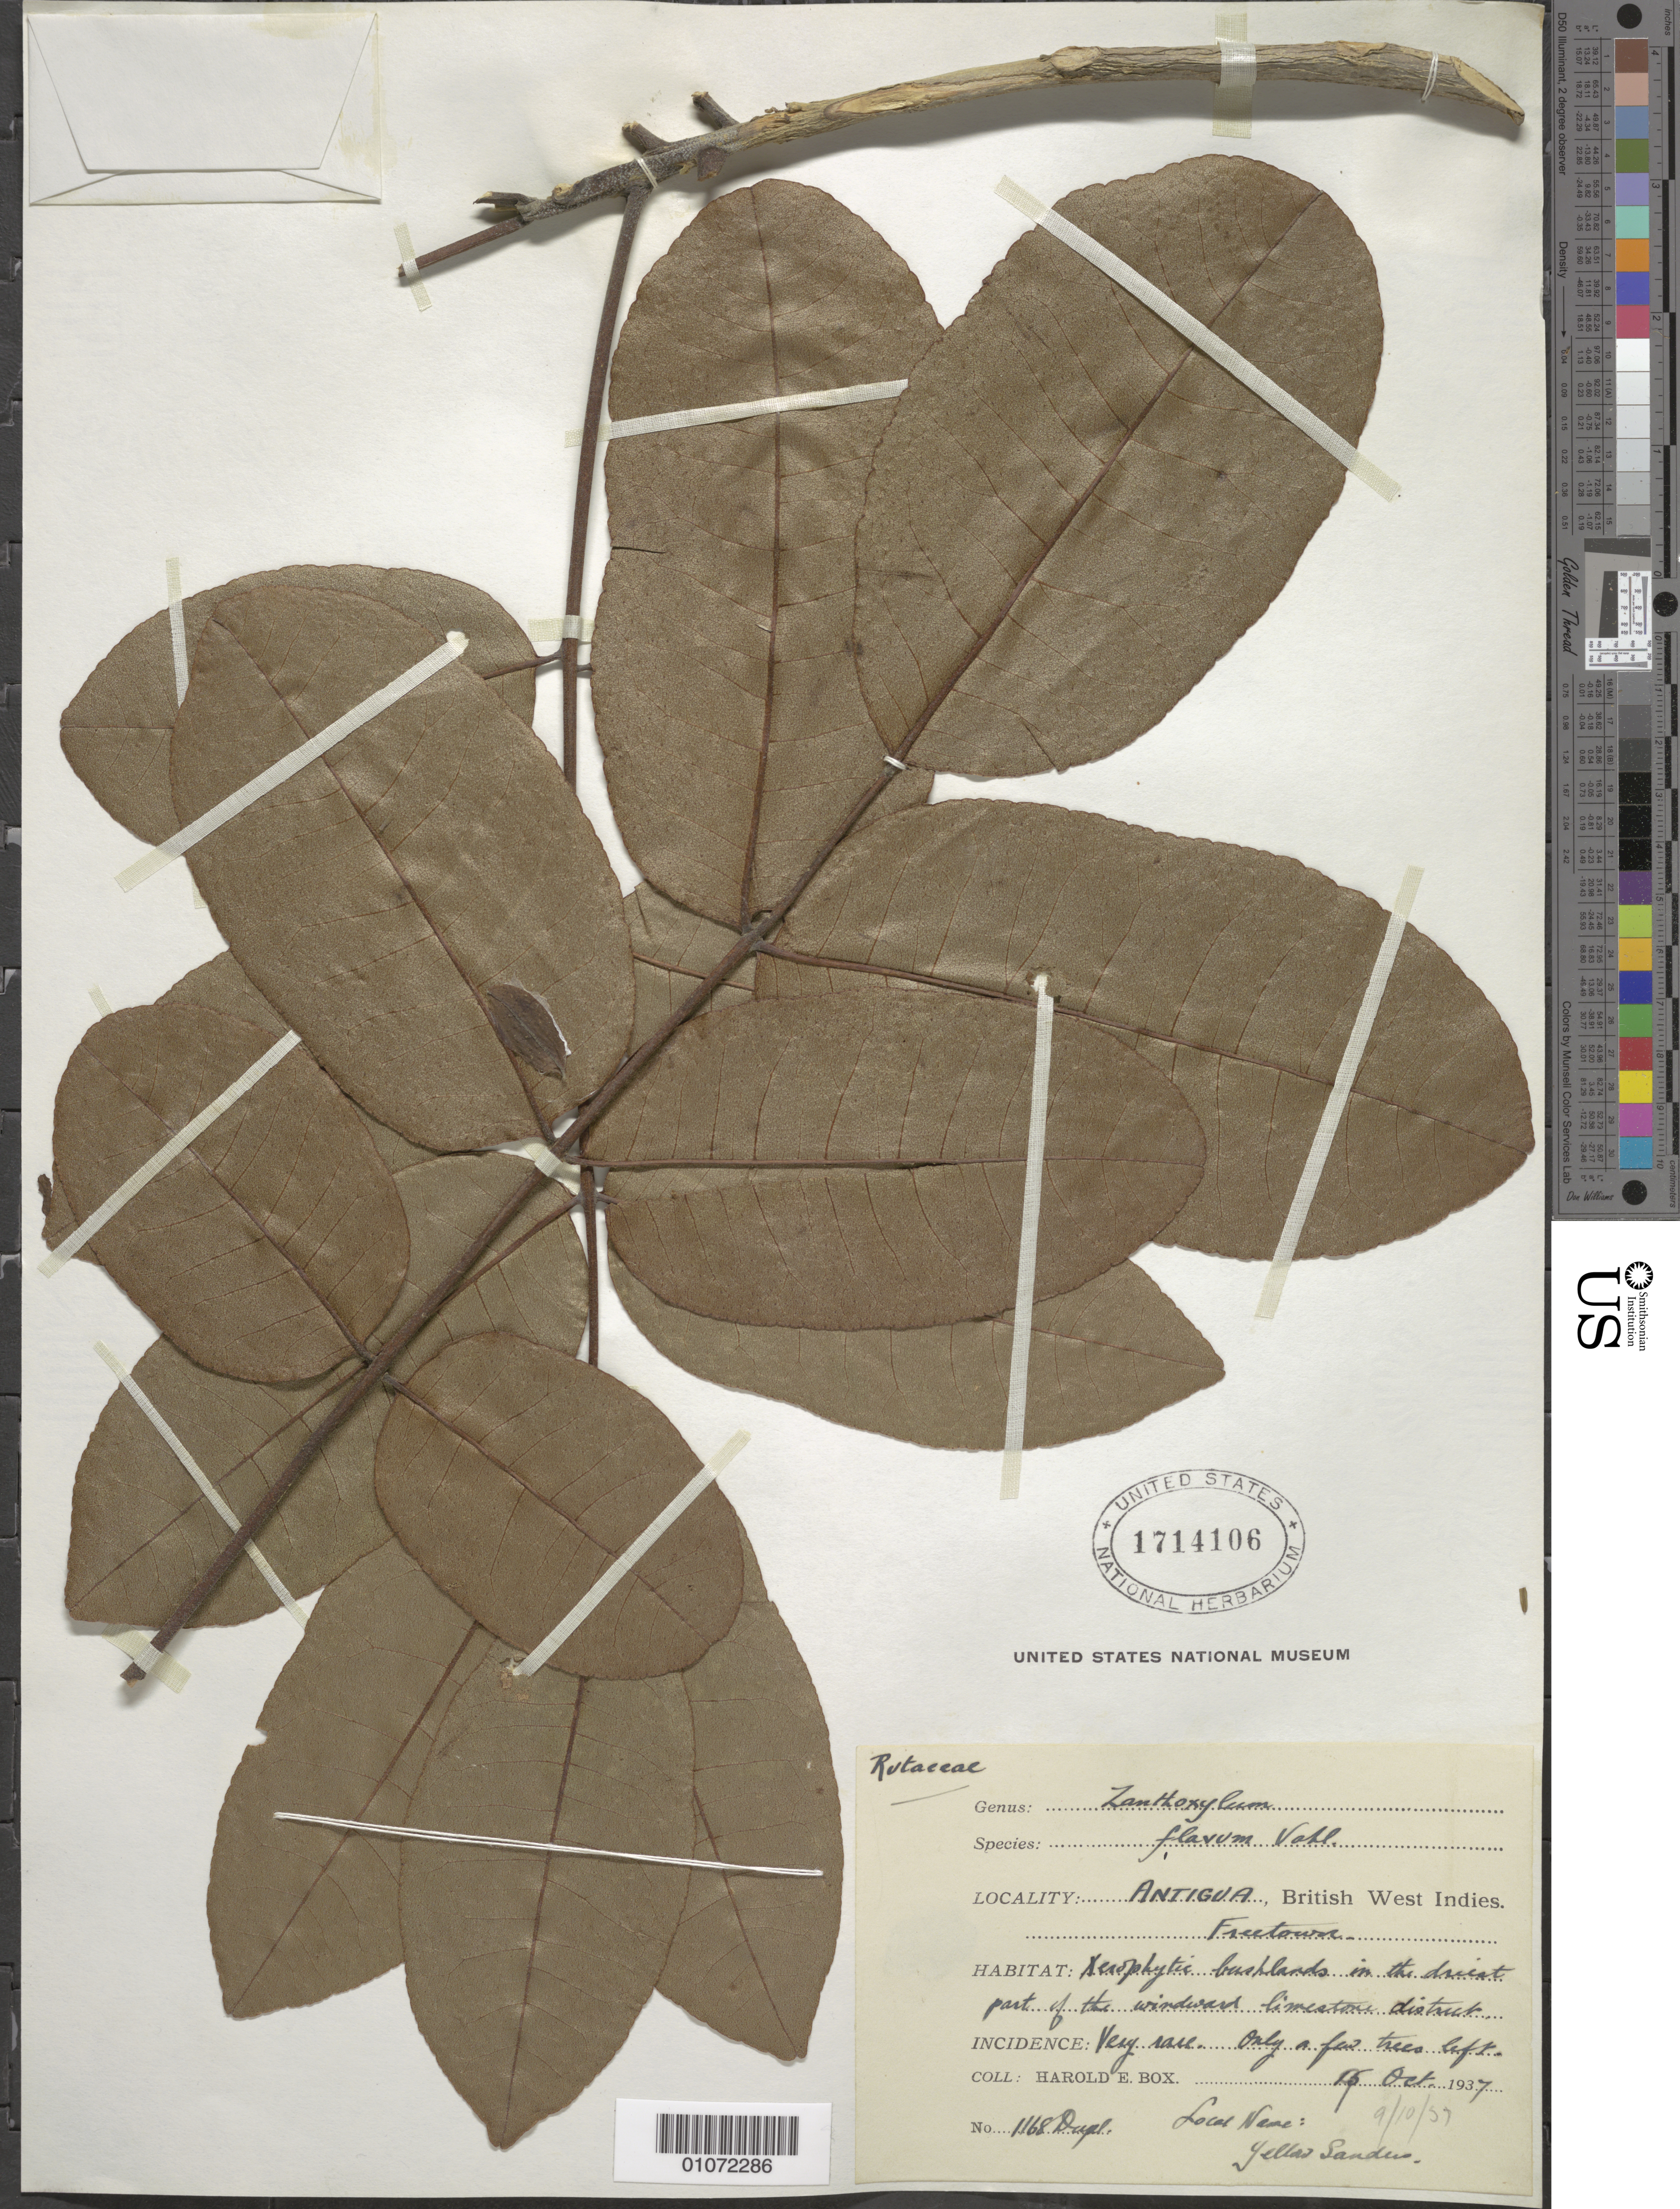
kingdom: Plantae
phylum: Tracheophyta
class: Magnoliopsida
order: Sapindales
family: Rutaceae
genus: Zanthoxylum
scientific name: Zanthoxylum flavum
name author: Vahl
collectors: H. E. Box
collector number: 1168 Dupl.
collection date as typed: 09 Oct 1937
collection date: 1937-10-09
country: Antigua and Barbuda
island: Leeward Is.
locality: Freetown, Xerophytic brushlands in the driest part of the windward limestone district, very rare, only a few trees left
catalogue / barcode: US 1714106